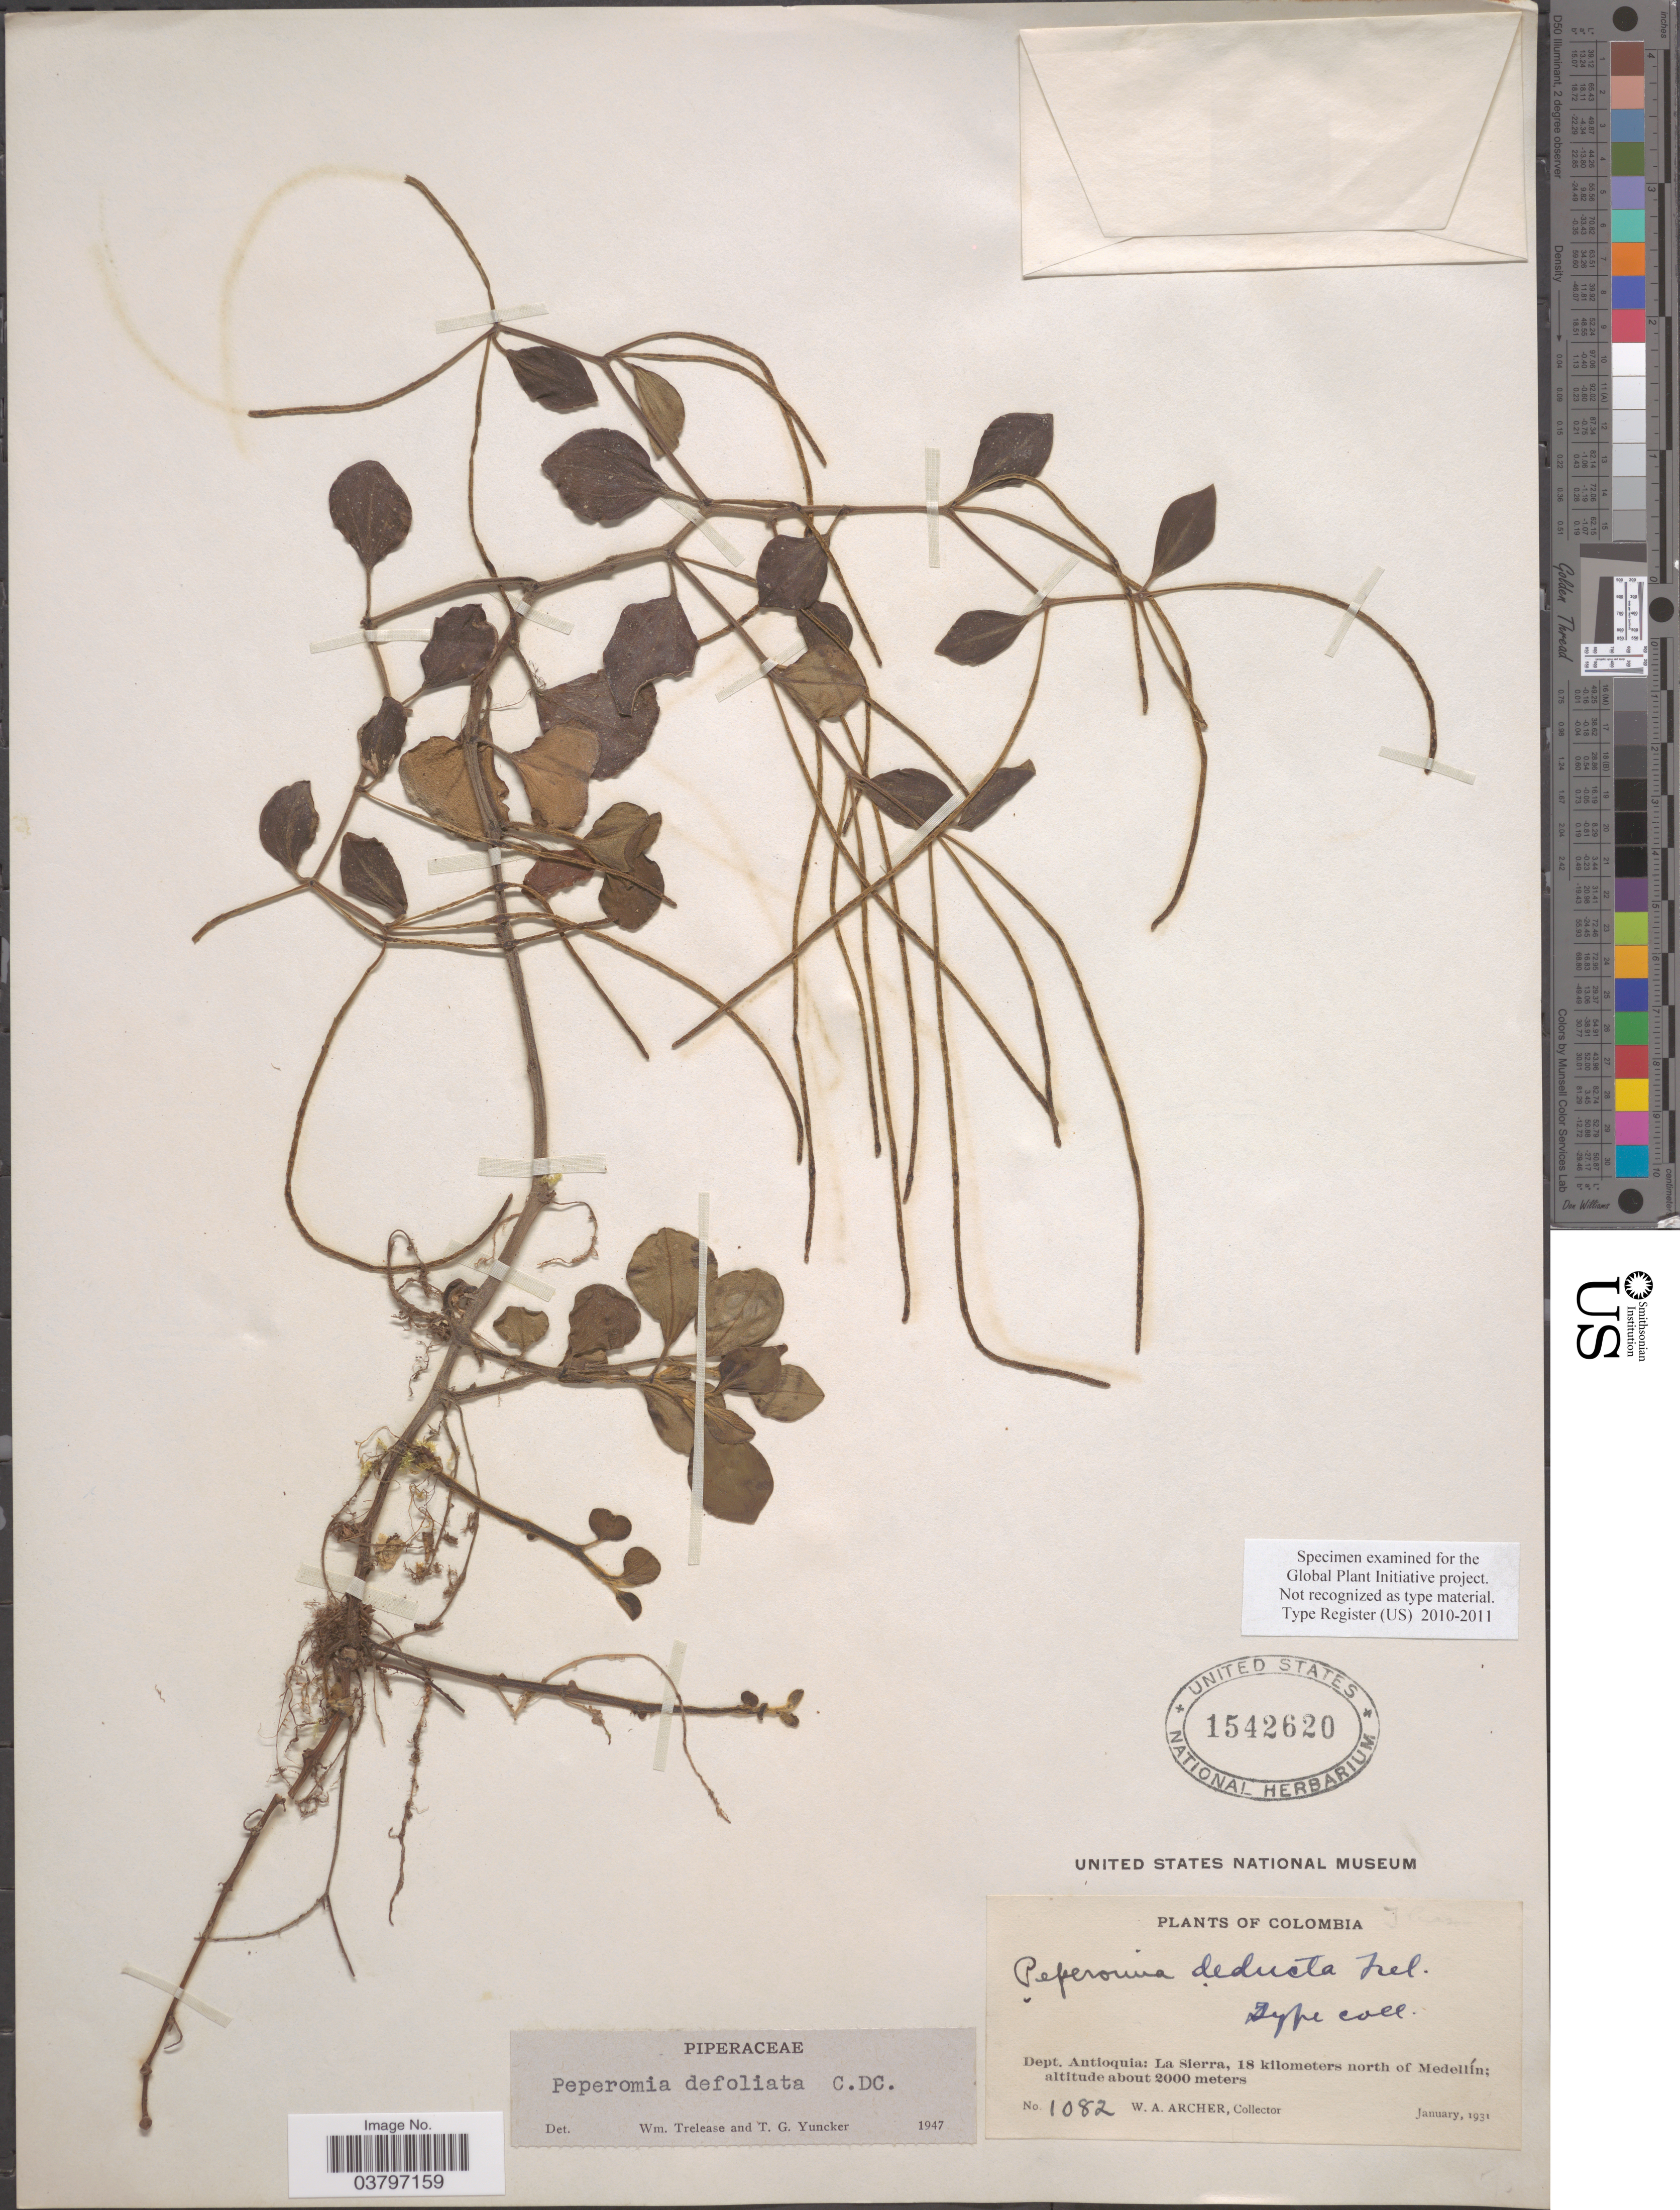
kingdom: Plantae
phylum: Tracheophyta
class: Magnoliopsida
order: Piperales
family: Piperaceae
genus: Peperomia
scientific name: Peperomia defoliata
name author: C. DC.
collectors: W. Archer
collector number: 1082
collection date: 1931-01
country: Colombia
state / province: Antioquia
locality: Dept. Antioquia: La Sierra, 18 kilometers north of Medellín.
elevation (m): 2000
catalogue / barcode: US 1542620